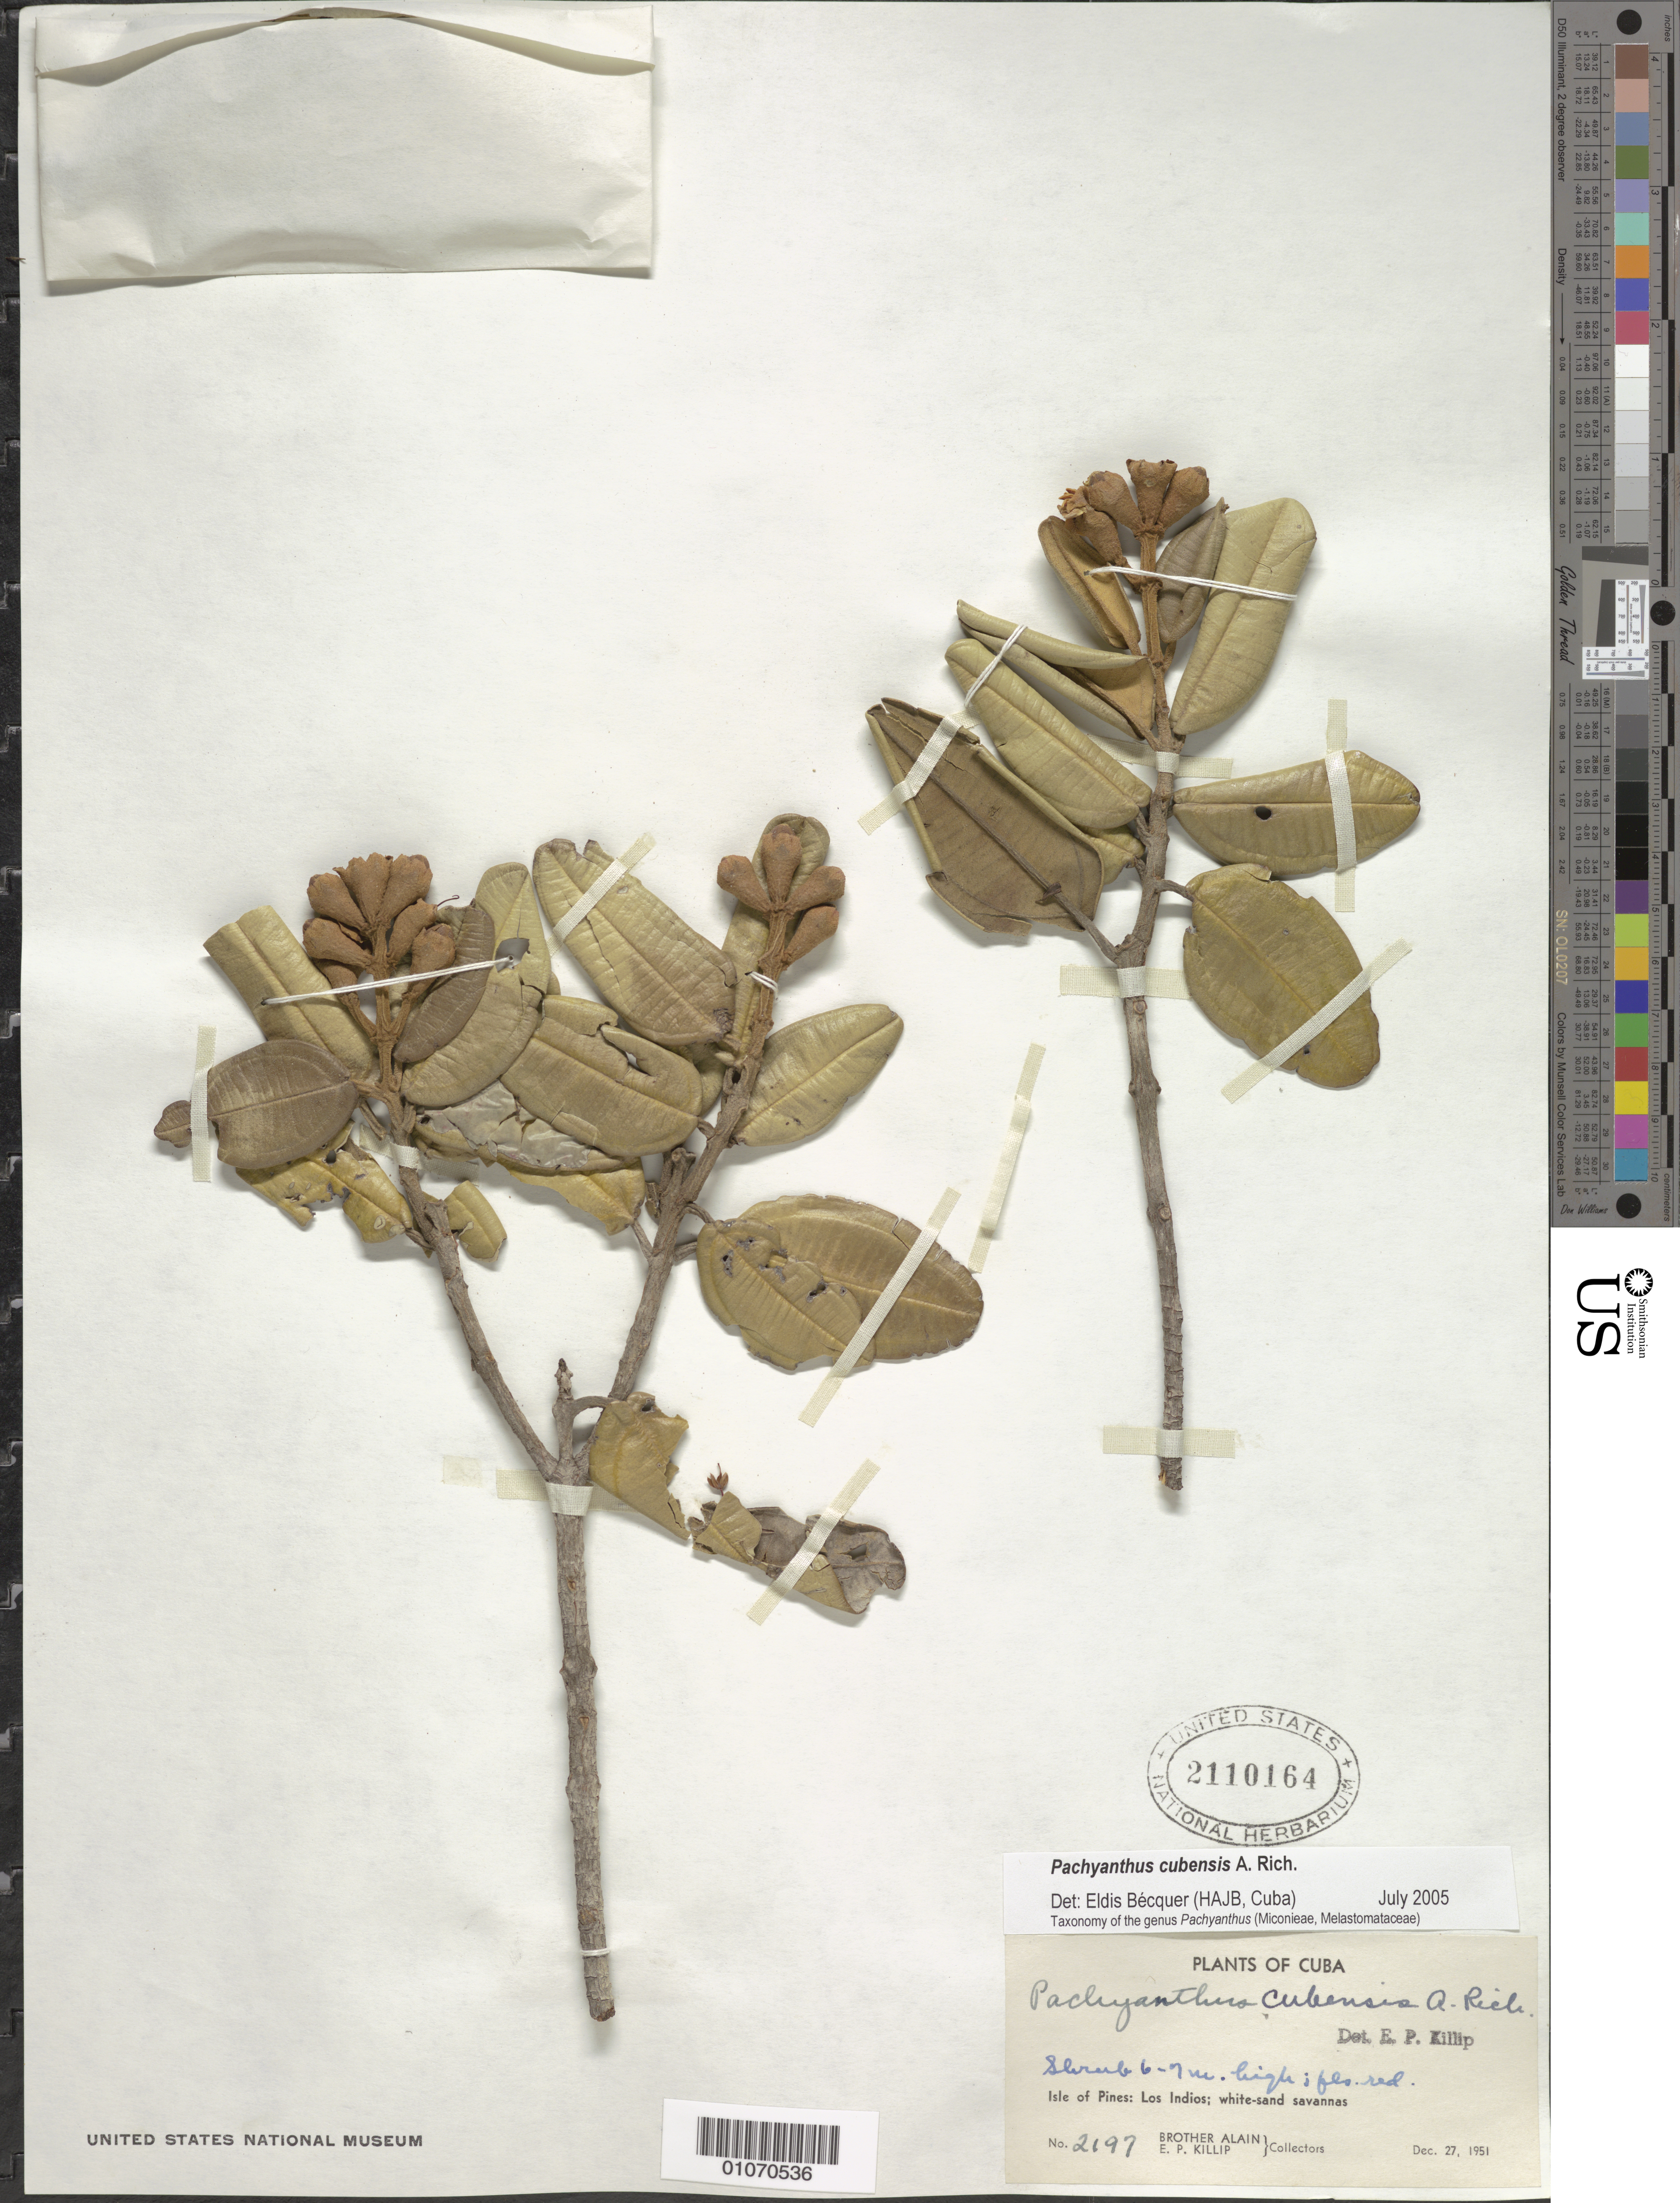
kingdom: Plantae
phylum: Tracheophyta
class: Magnoliopsida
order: Myrtales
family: Melastomataceae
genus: Pachyanthus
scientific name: Pachyanthus cubensis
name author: A. Rich.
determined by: Bécquer Granados, E. R., (HAJB)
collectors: A. H. Liogier & E. P. Killip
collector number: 2197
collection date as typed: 27 Dec 1951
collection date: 1951-12-27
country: Cuba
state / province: Isla de La Juventud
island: Isla de la Juventud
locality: Los Indios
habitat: White sand savannas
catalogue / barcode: US 2110164